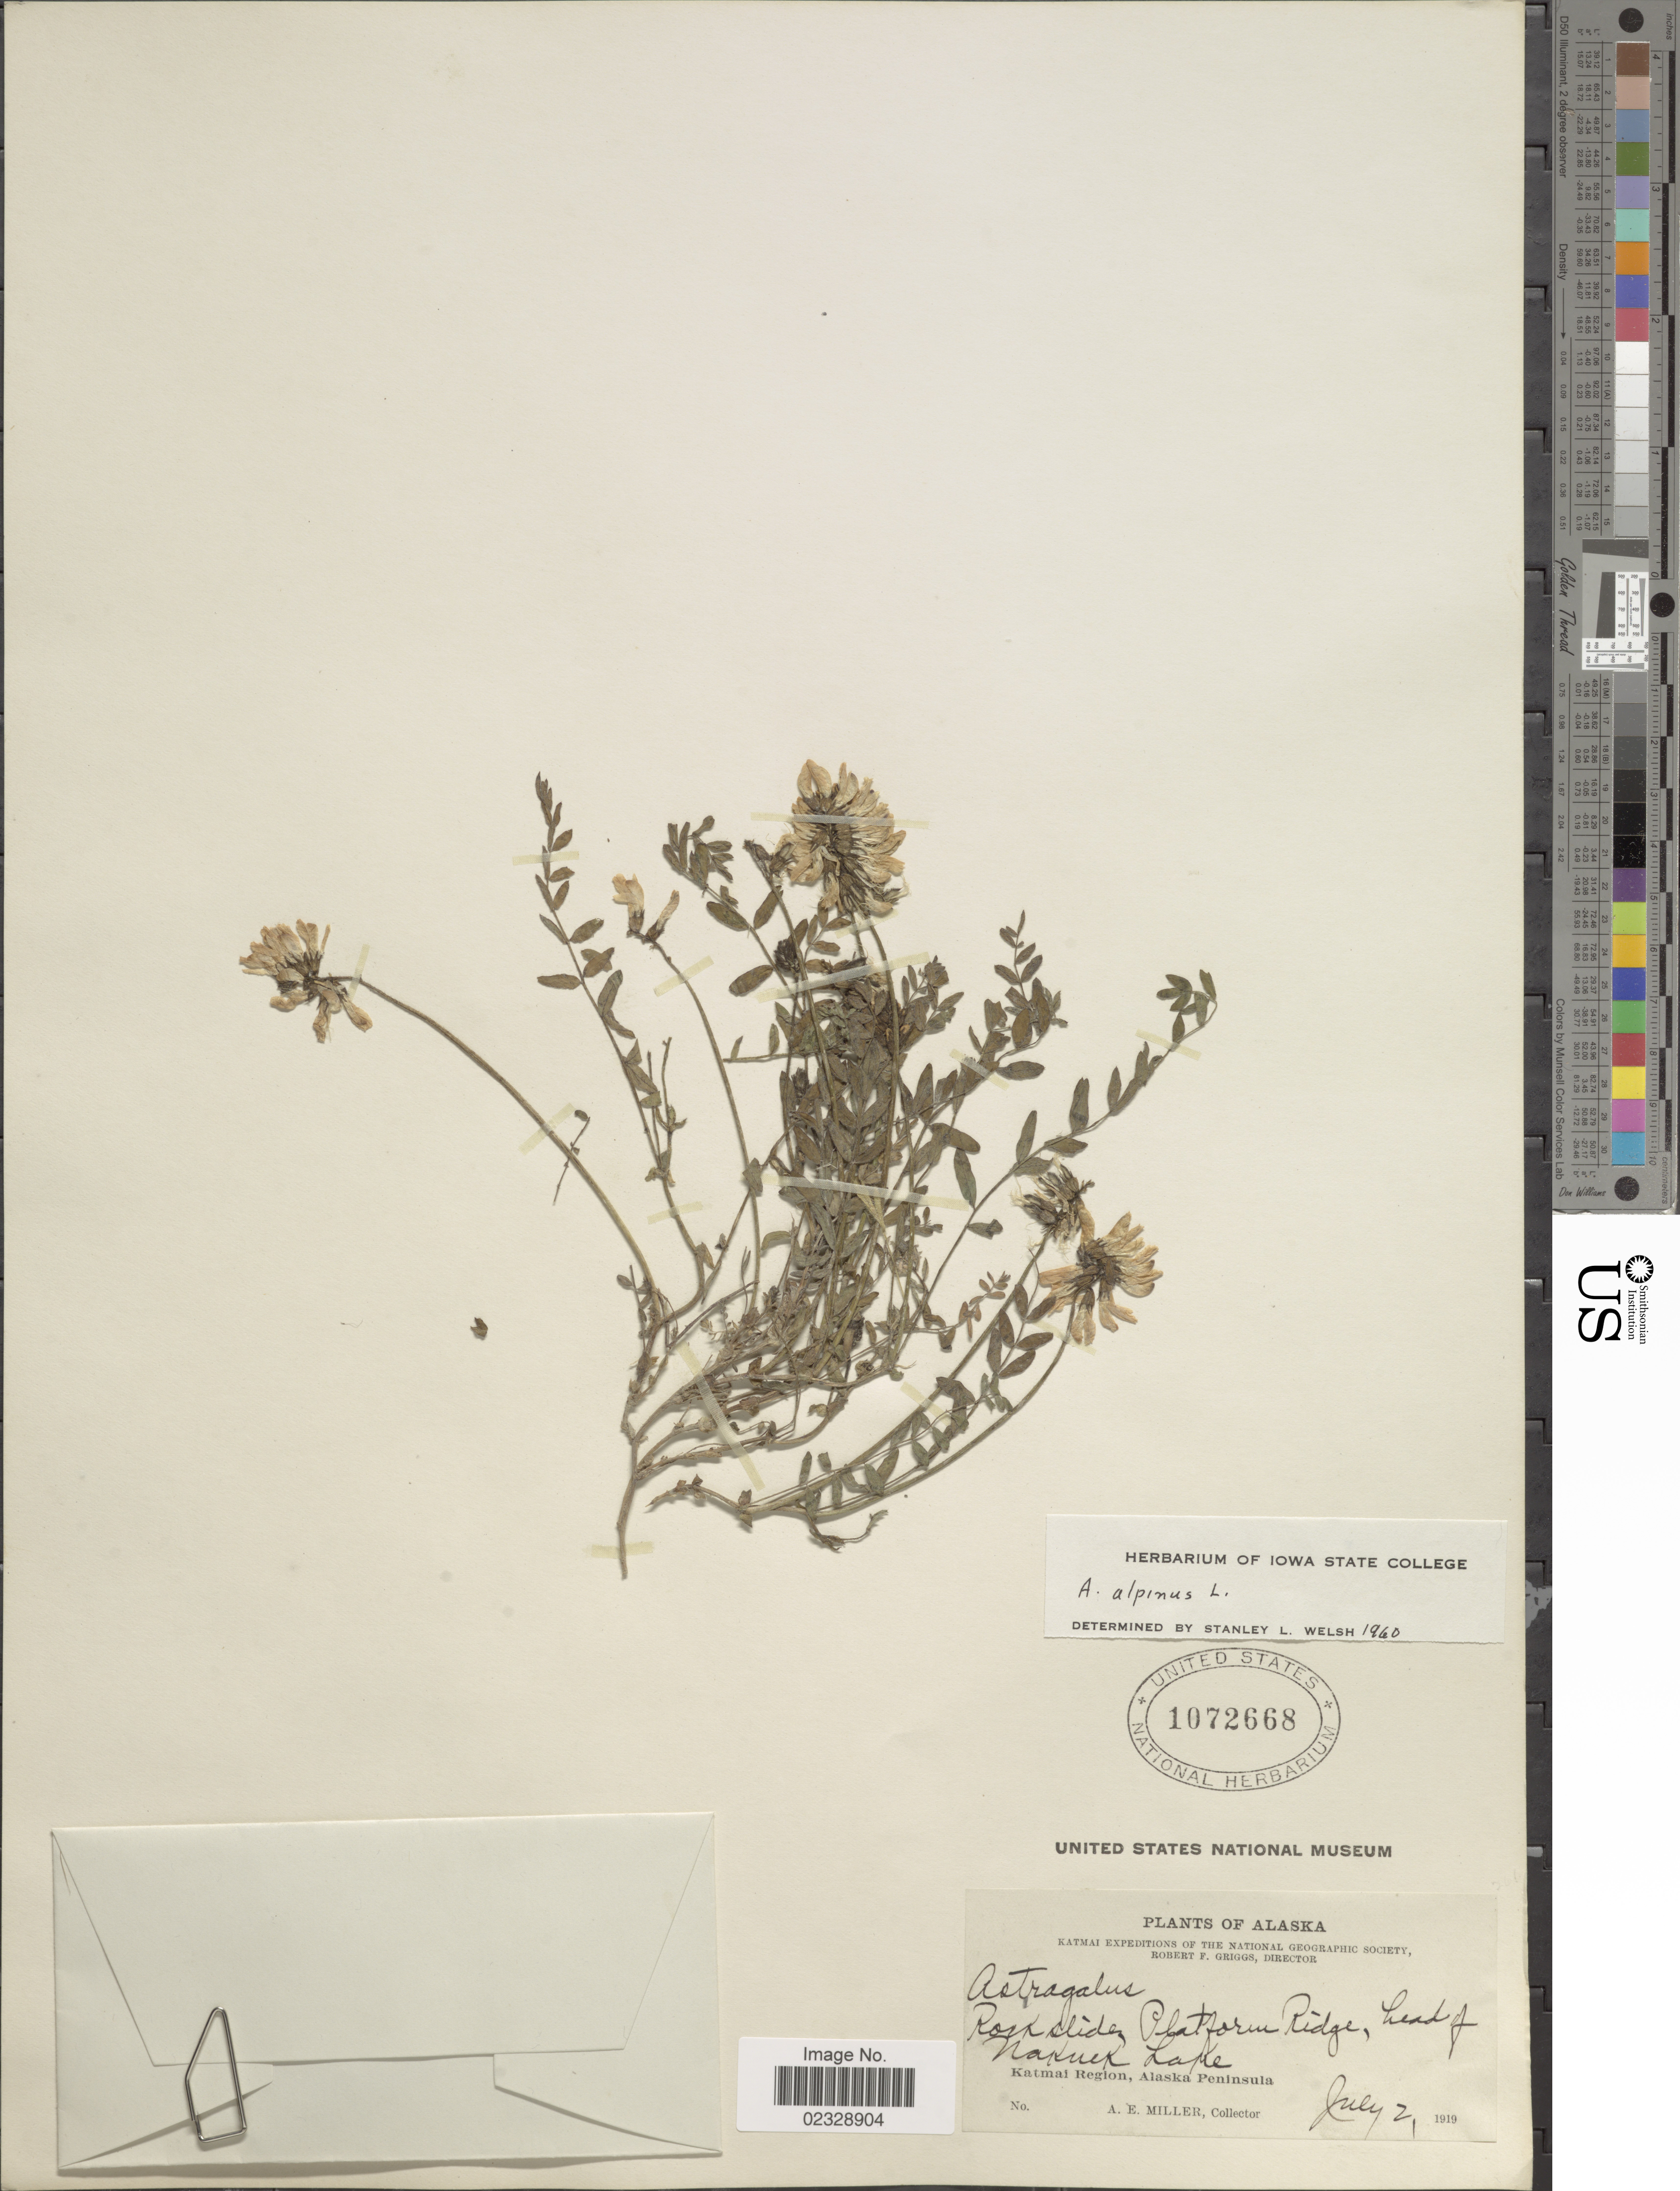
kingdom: Plantae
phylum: Tracheophyta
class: Magnoliopsida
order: Fabales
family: Fabaceae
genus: Astragalus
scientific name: Astragalus alpinus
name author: L.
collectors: A. E. Miller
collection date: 1919-07-02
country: United States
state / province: Alaska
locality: Rock slidePlatform Ridge, head of Naknek Lake, Katmai Region, Alaska Peninsula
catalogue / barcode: US 1072668